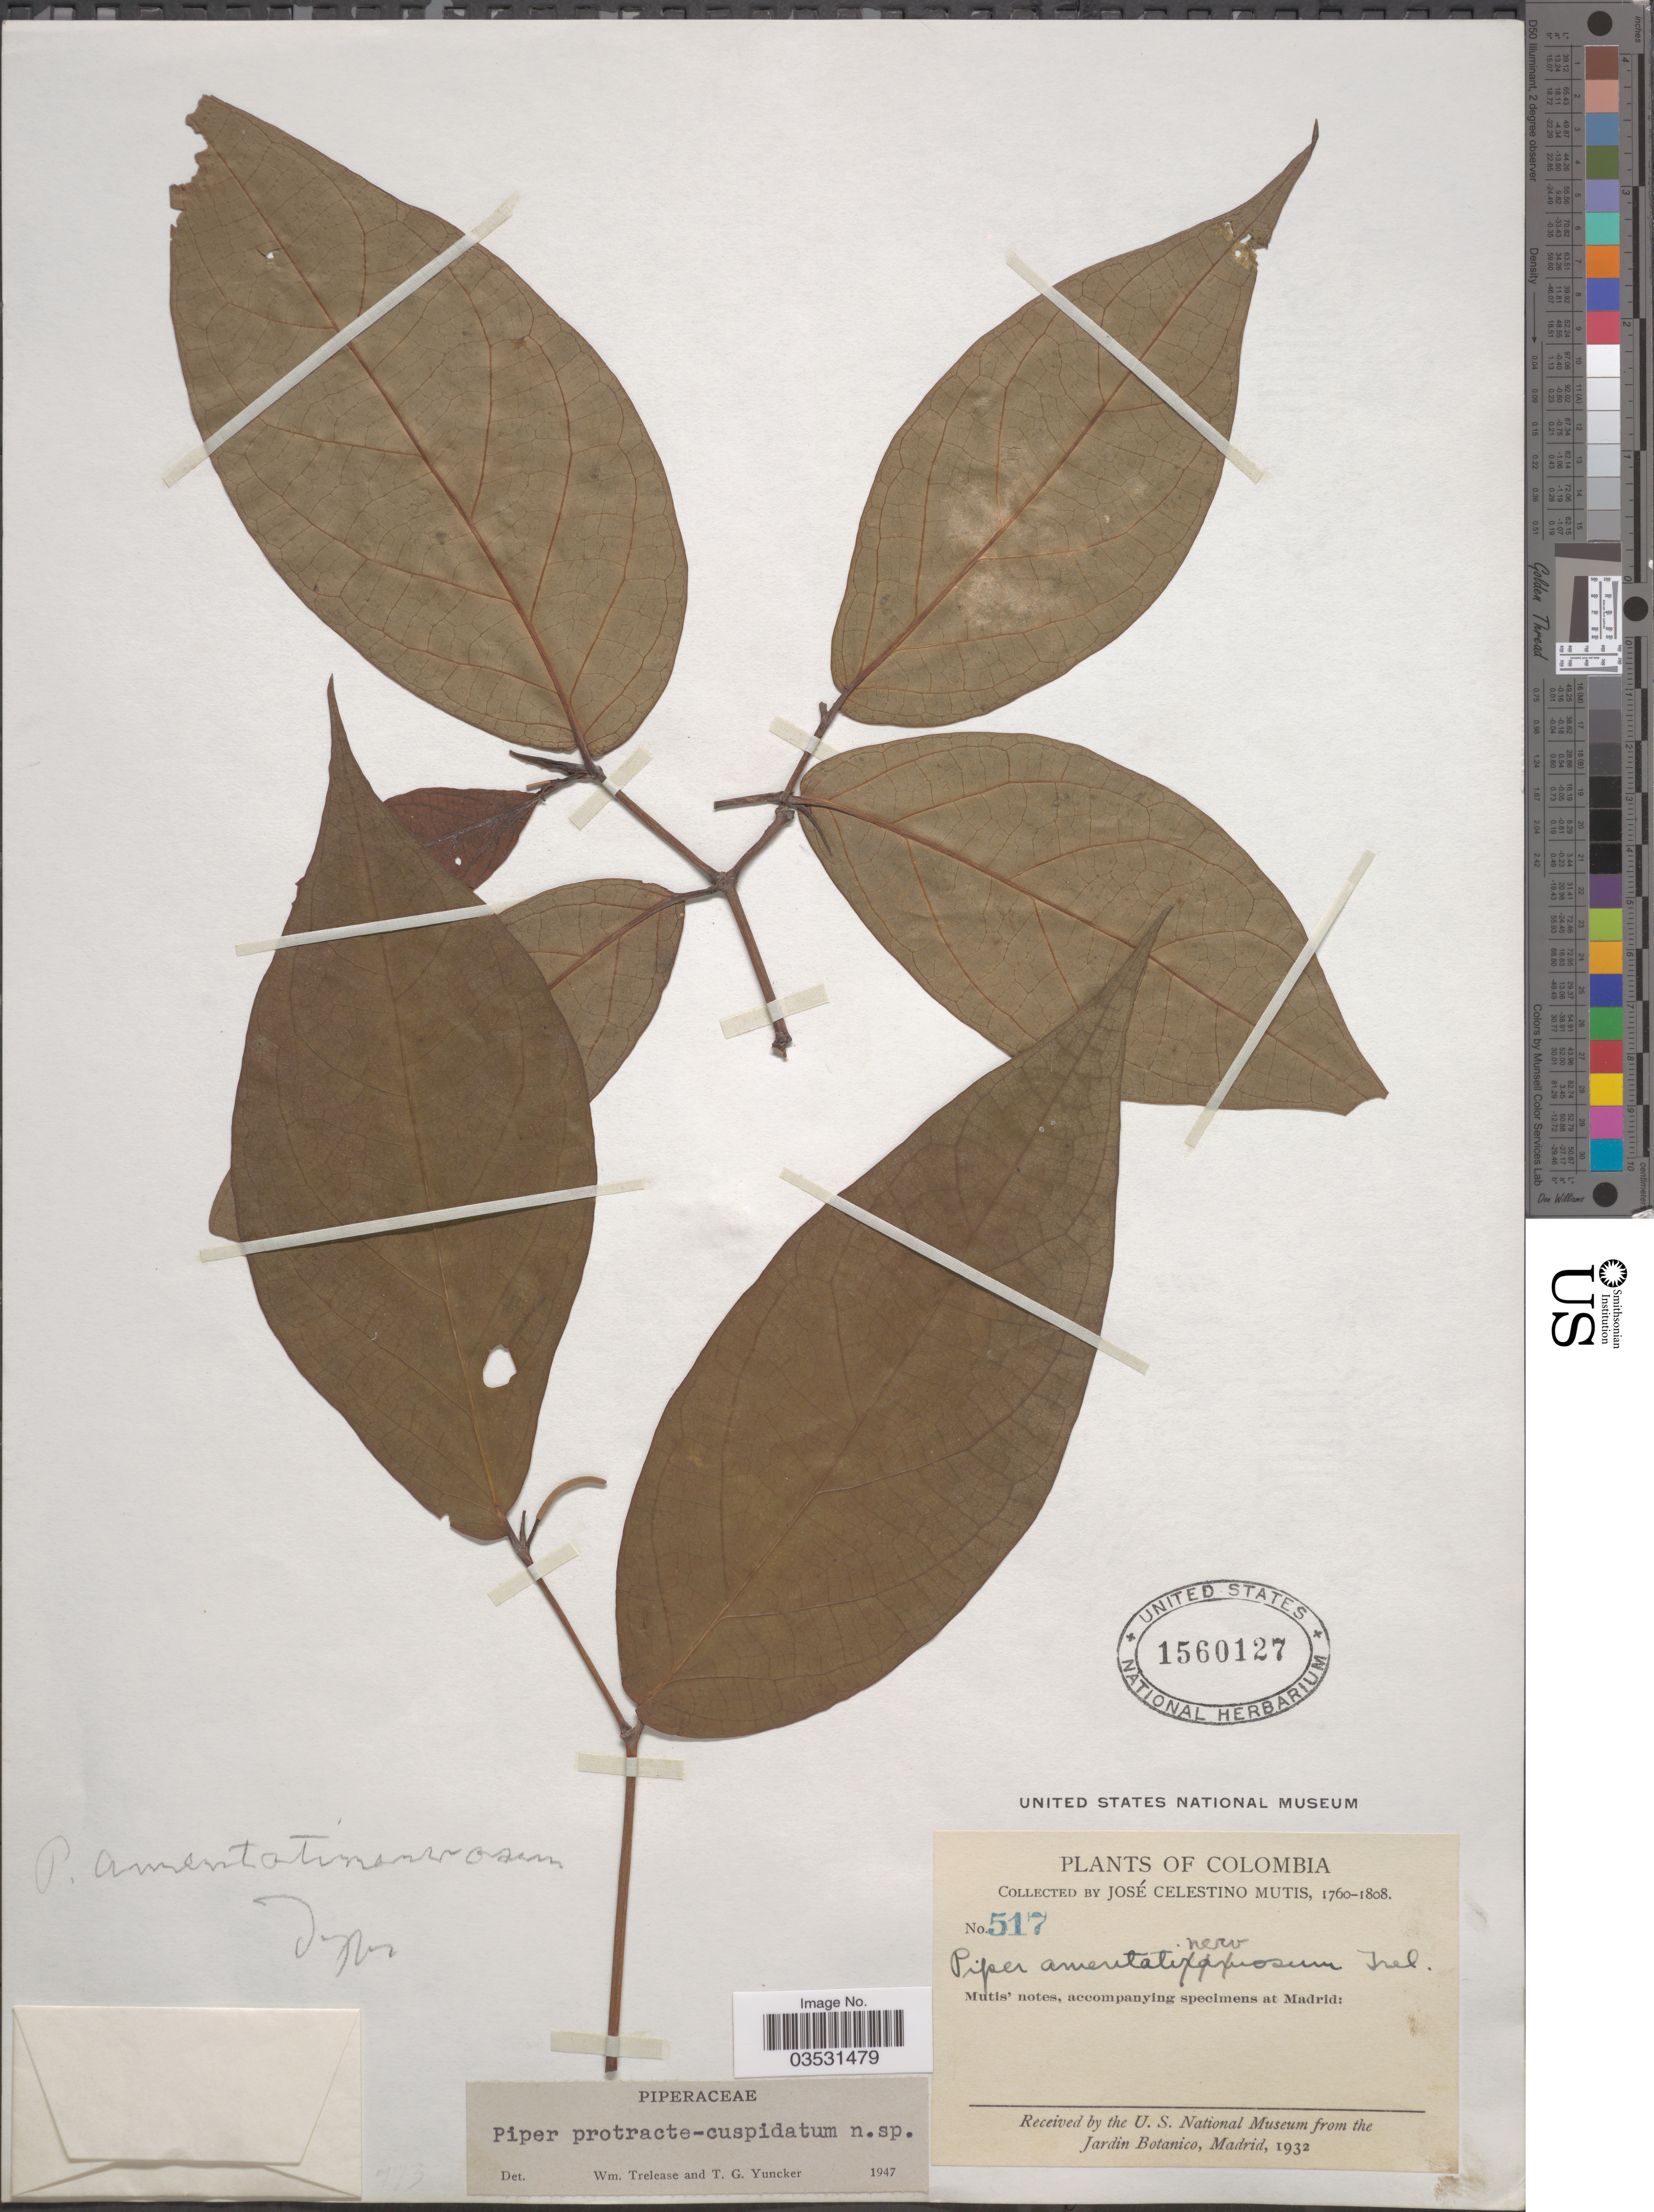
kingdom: Plantae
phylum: Tracheophyta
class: Magnoliopsida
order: Piperales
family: Piperaceae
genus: Piper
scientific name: Piper protracticuspidatum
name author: Trel. & Yunck.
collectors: J. C. B. Mutis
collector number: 517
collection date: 1760/1808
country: Colombia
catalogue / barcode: US 1560127